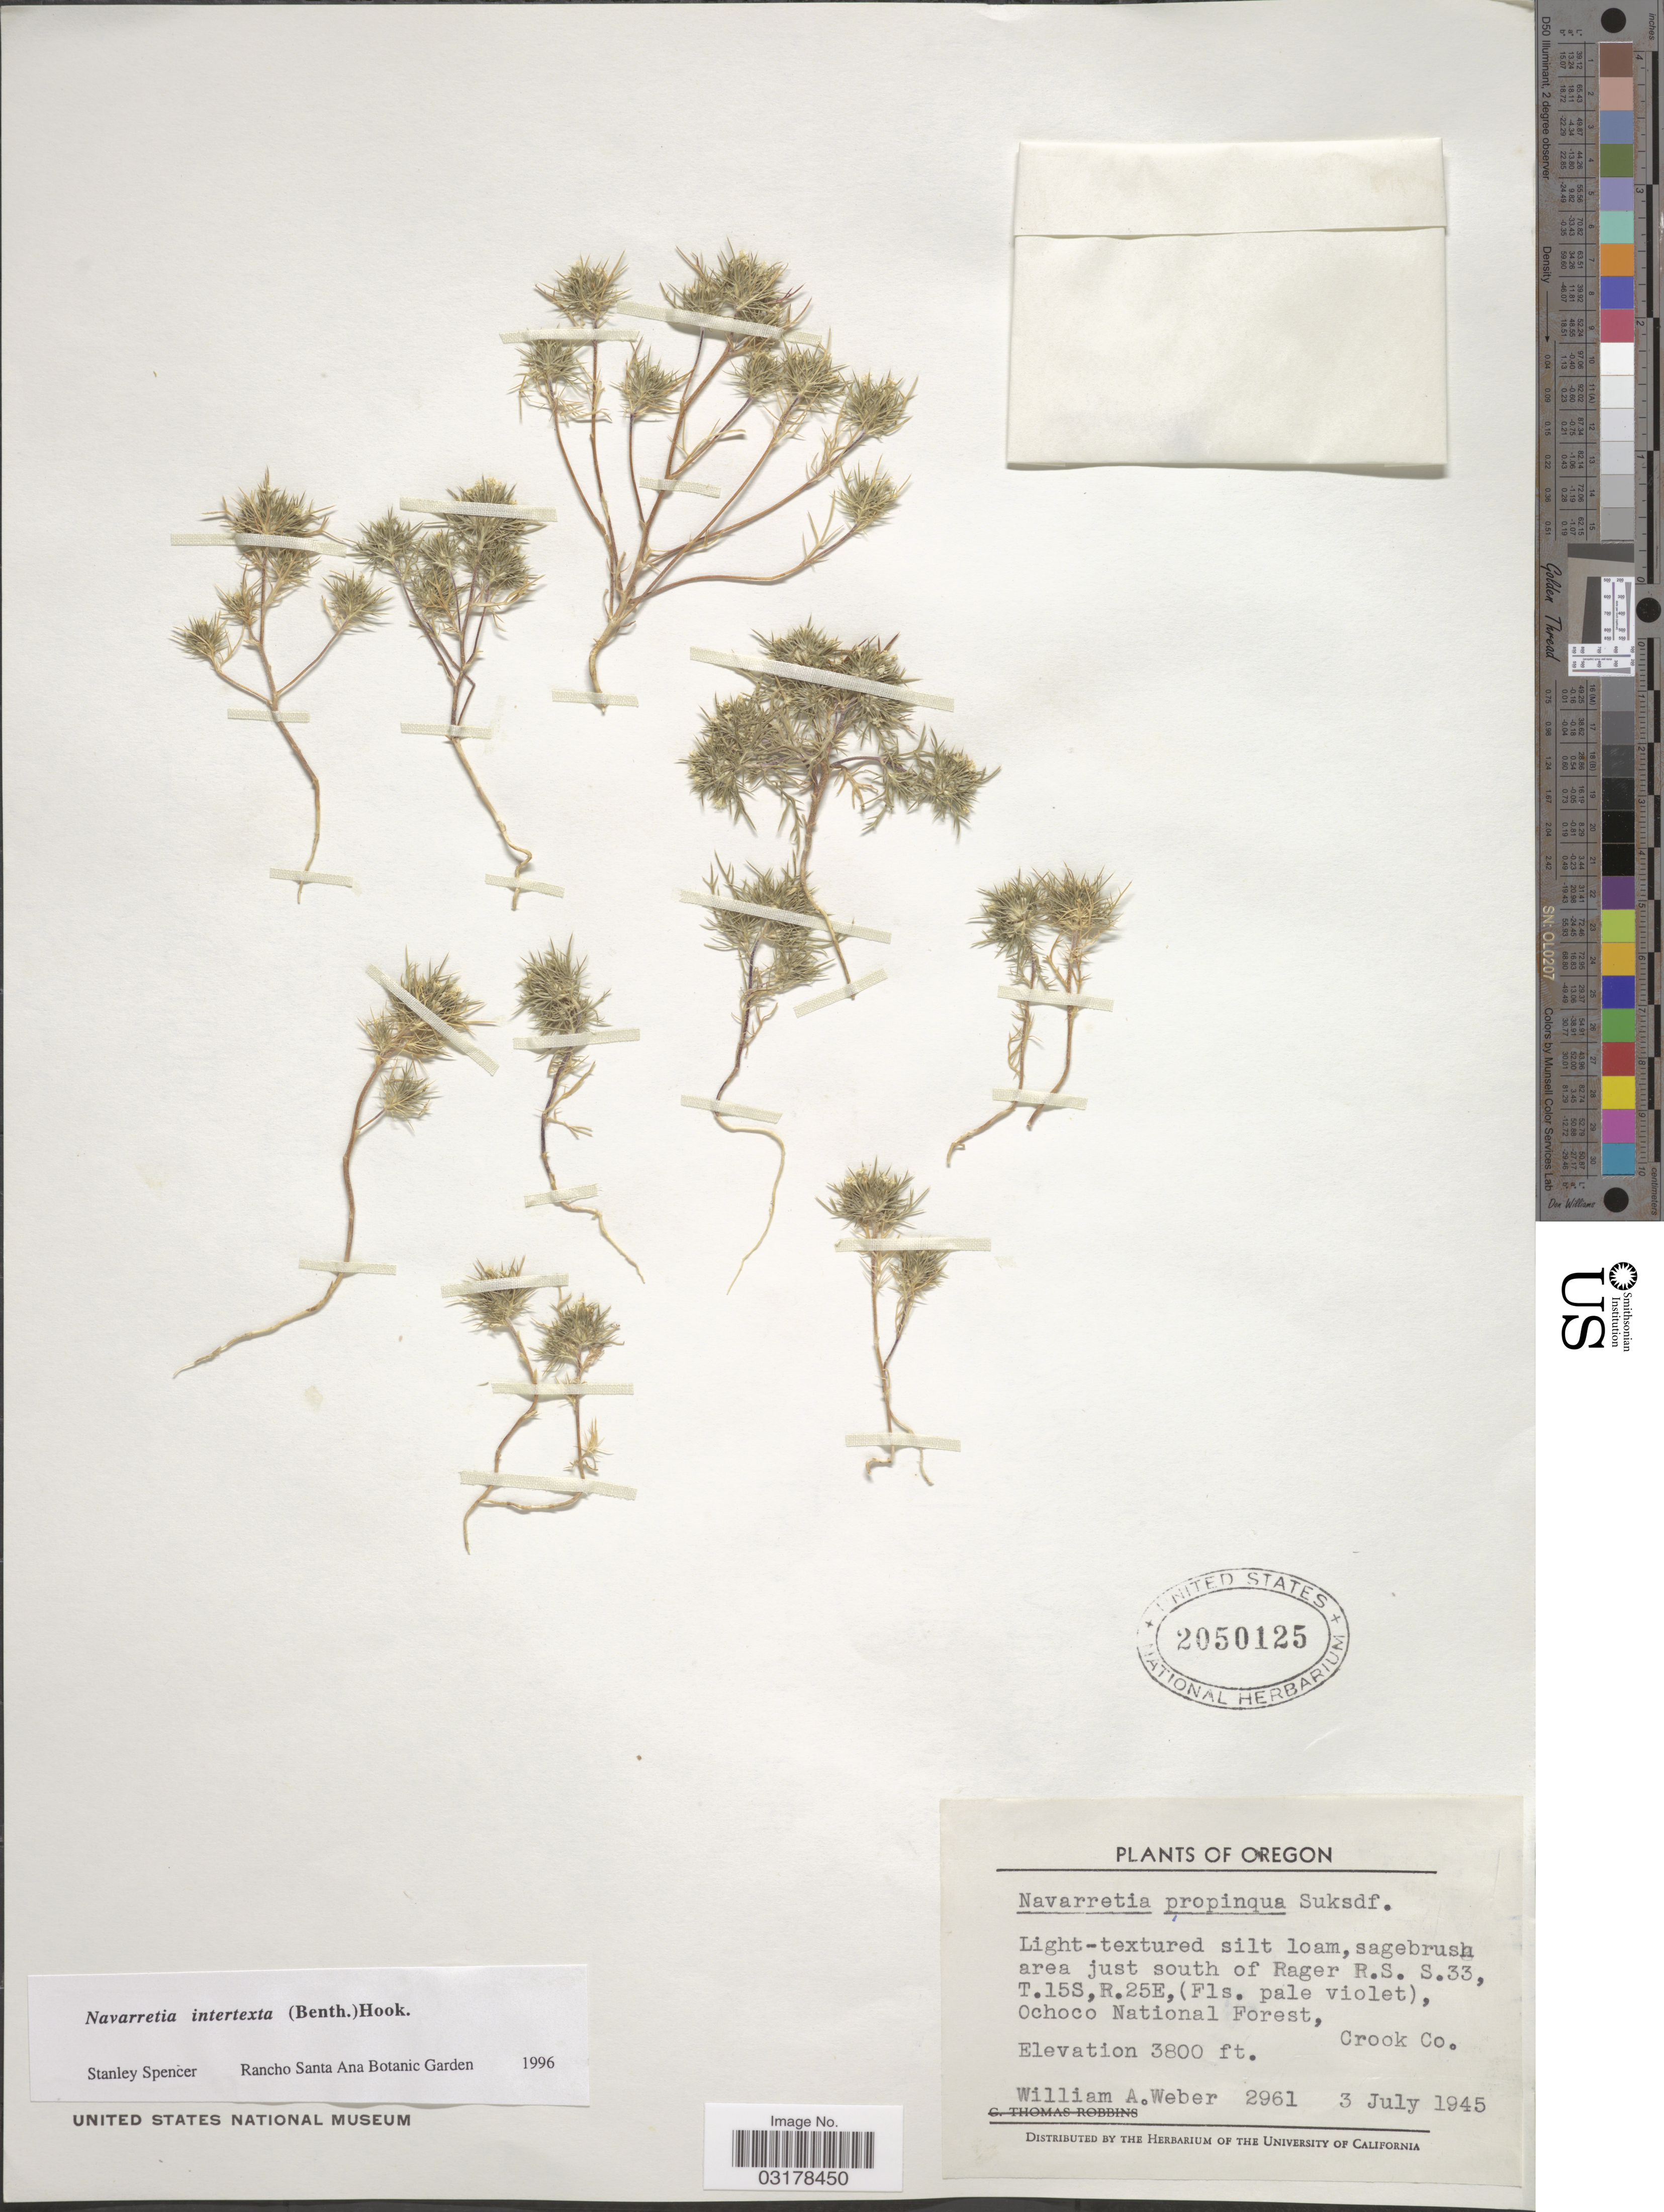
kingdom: Plantae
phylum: Tracheophyta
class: Magnoliopsida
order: Ericales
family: Polemoniaceae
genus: Navarretia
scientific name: Navarretia intertexta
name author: (Benth.) Hook.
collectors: W. A. Weber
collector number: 2961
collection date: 1945-07-03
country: United States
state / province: Oregon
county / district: Crook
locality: Sagebrush area just south of Rager R. S. S. 33, T. 15S, R. 25E, Ochoco National Forest, Crook Co.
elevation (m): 1158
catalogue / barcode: US 2050125